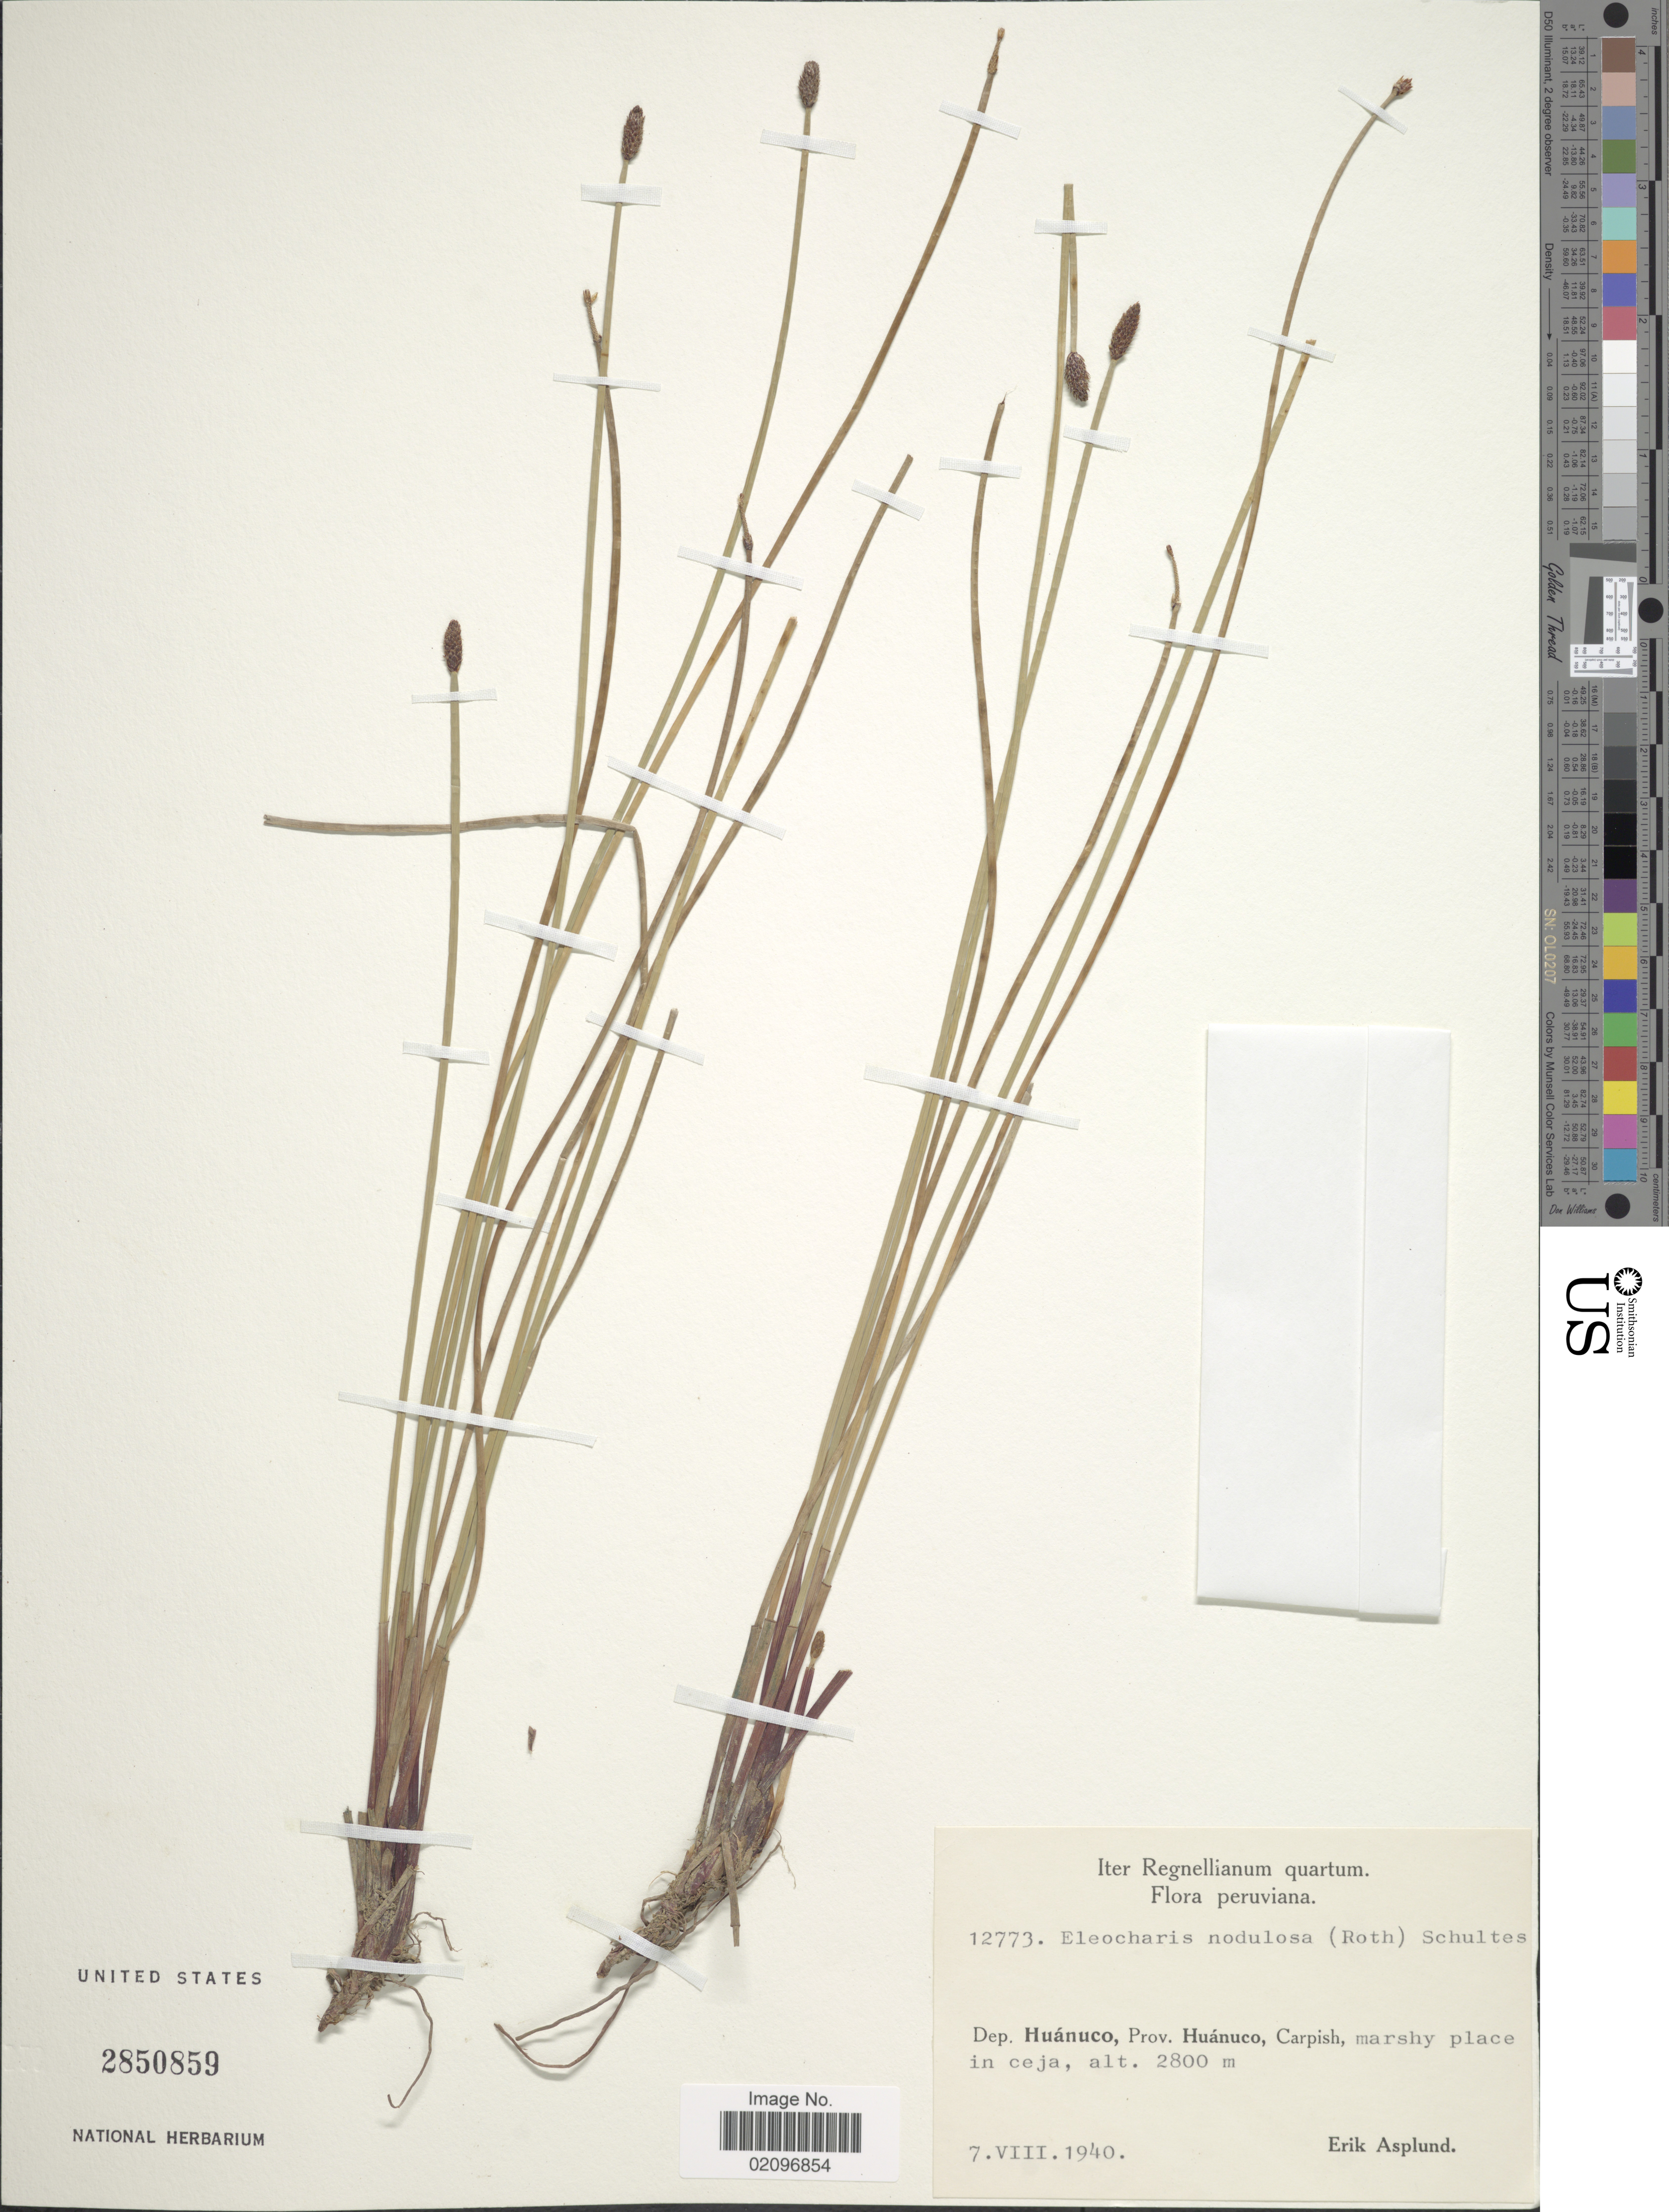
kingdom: Plantae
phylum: Tracheophyta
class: Liliopsida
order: Poales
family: Cyperaceae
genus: Eleocharis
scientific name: Eleocharis montana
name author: (Kunth) Roem. & Schult.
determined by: Strong, Mark T., (BOT), Smithsonian Institution - National Museum of Natural History (UNITED STATES)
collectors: E. Asplund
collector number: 12773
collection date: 1940-08-07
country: Peru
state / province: Huánuco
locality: Peruviana, Dep. Huanuco, Prov. Huanuco, Carpish, marshy place in ceja.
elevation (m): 2800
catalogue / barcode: US 2850859